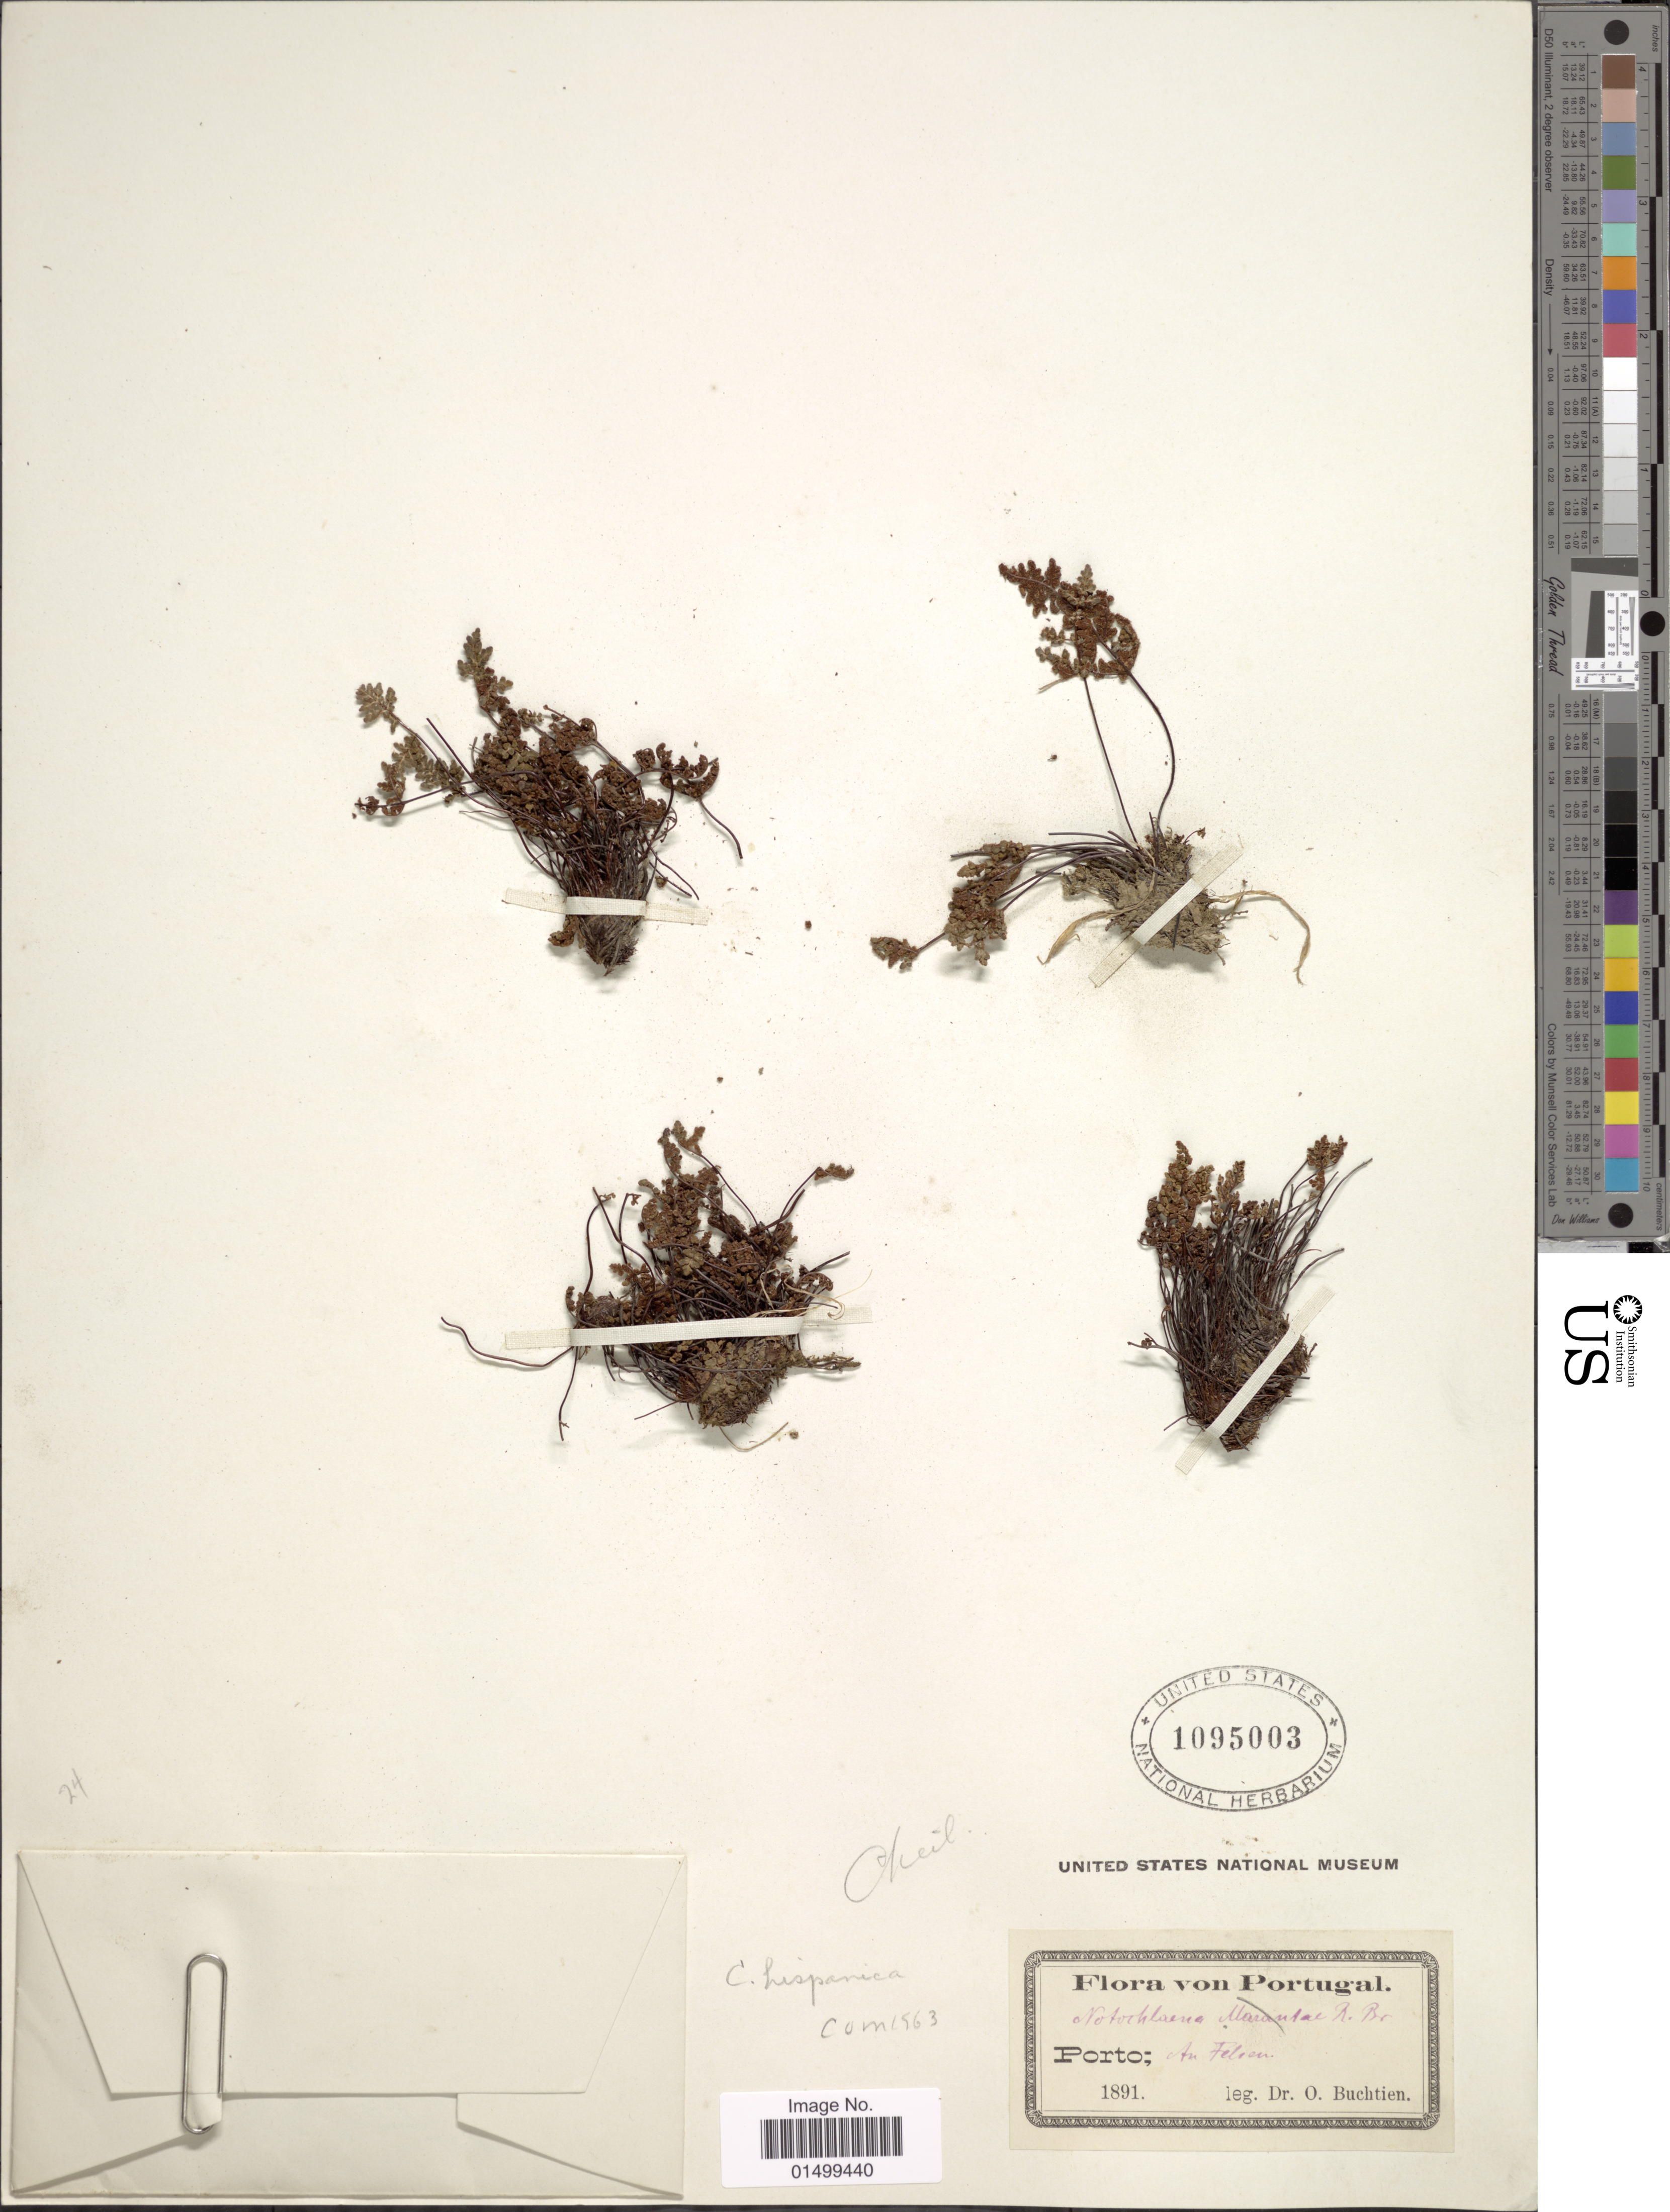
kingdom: Plantae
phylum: Tracheophyta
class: Polypodiopsida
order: Polypodiales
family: Pteridaceae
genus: Cheilanthes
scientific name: Cheilanthes hispanica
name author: Mett.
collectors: O. Buchtien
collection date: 1891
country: Portugal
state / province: Porto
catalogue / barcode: US 1095003